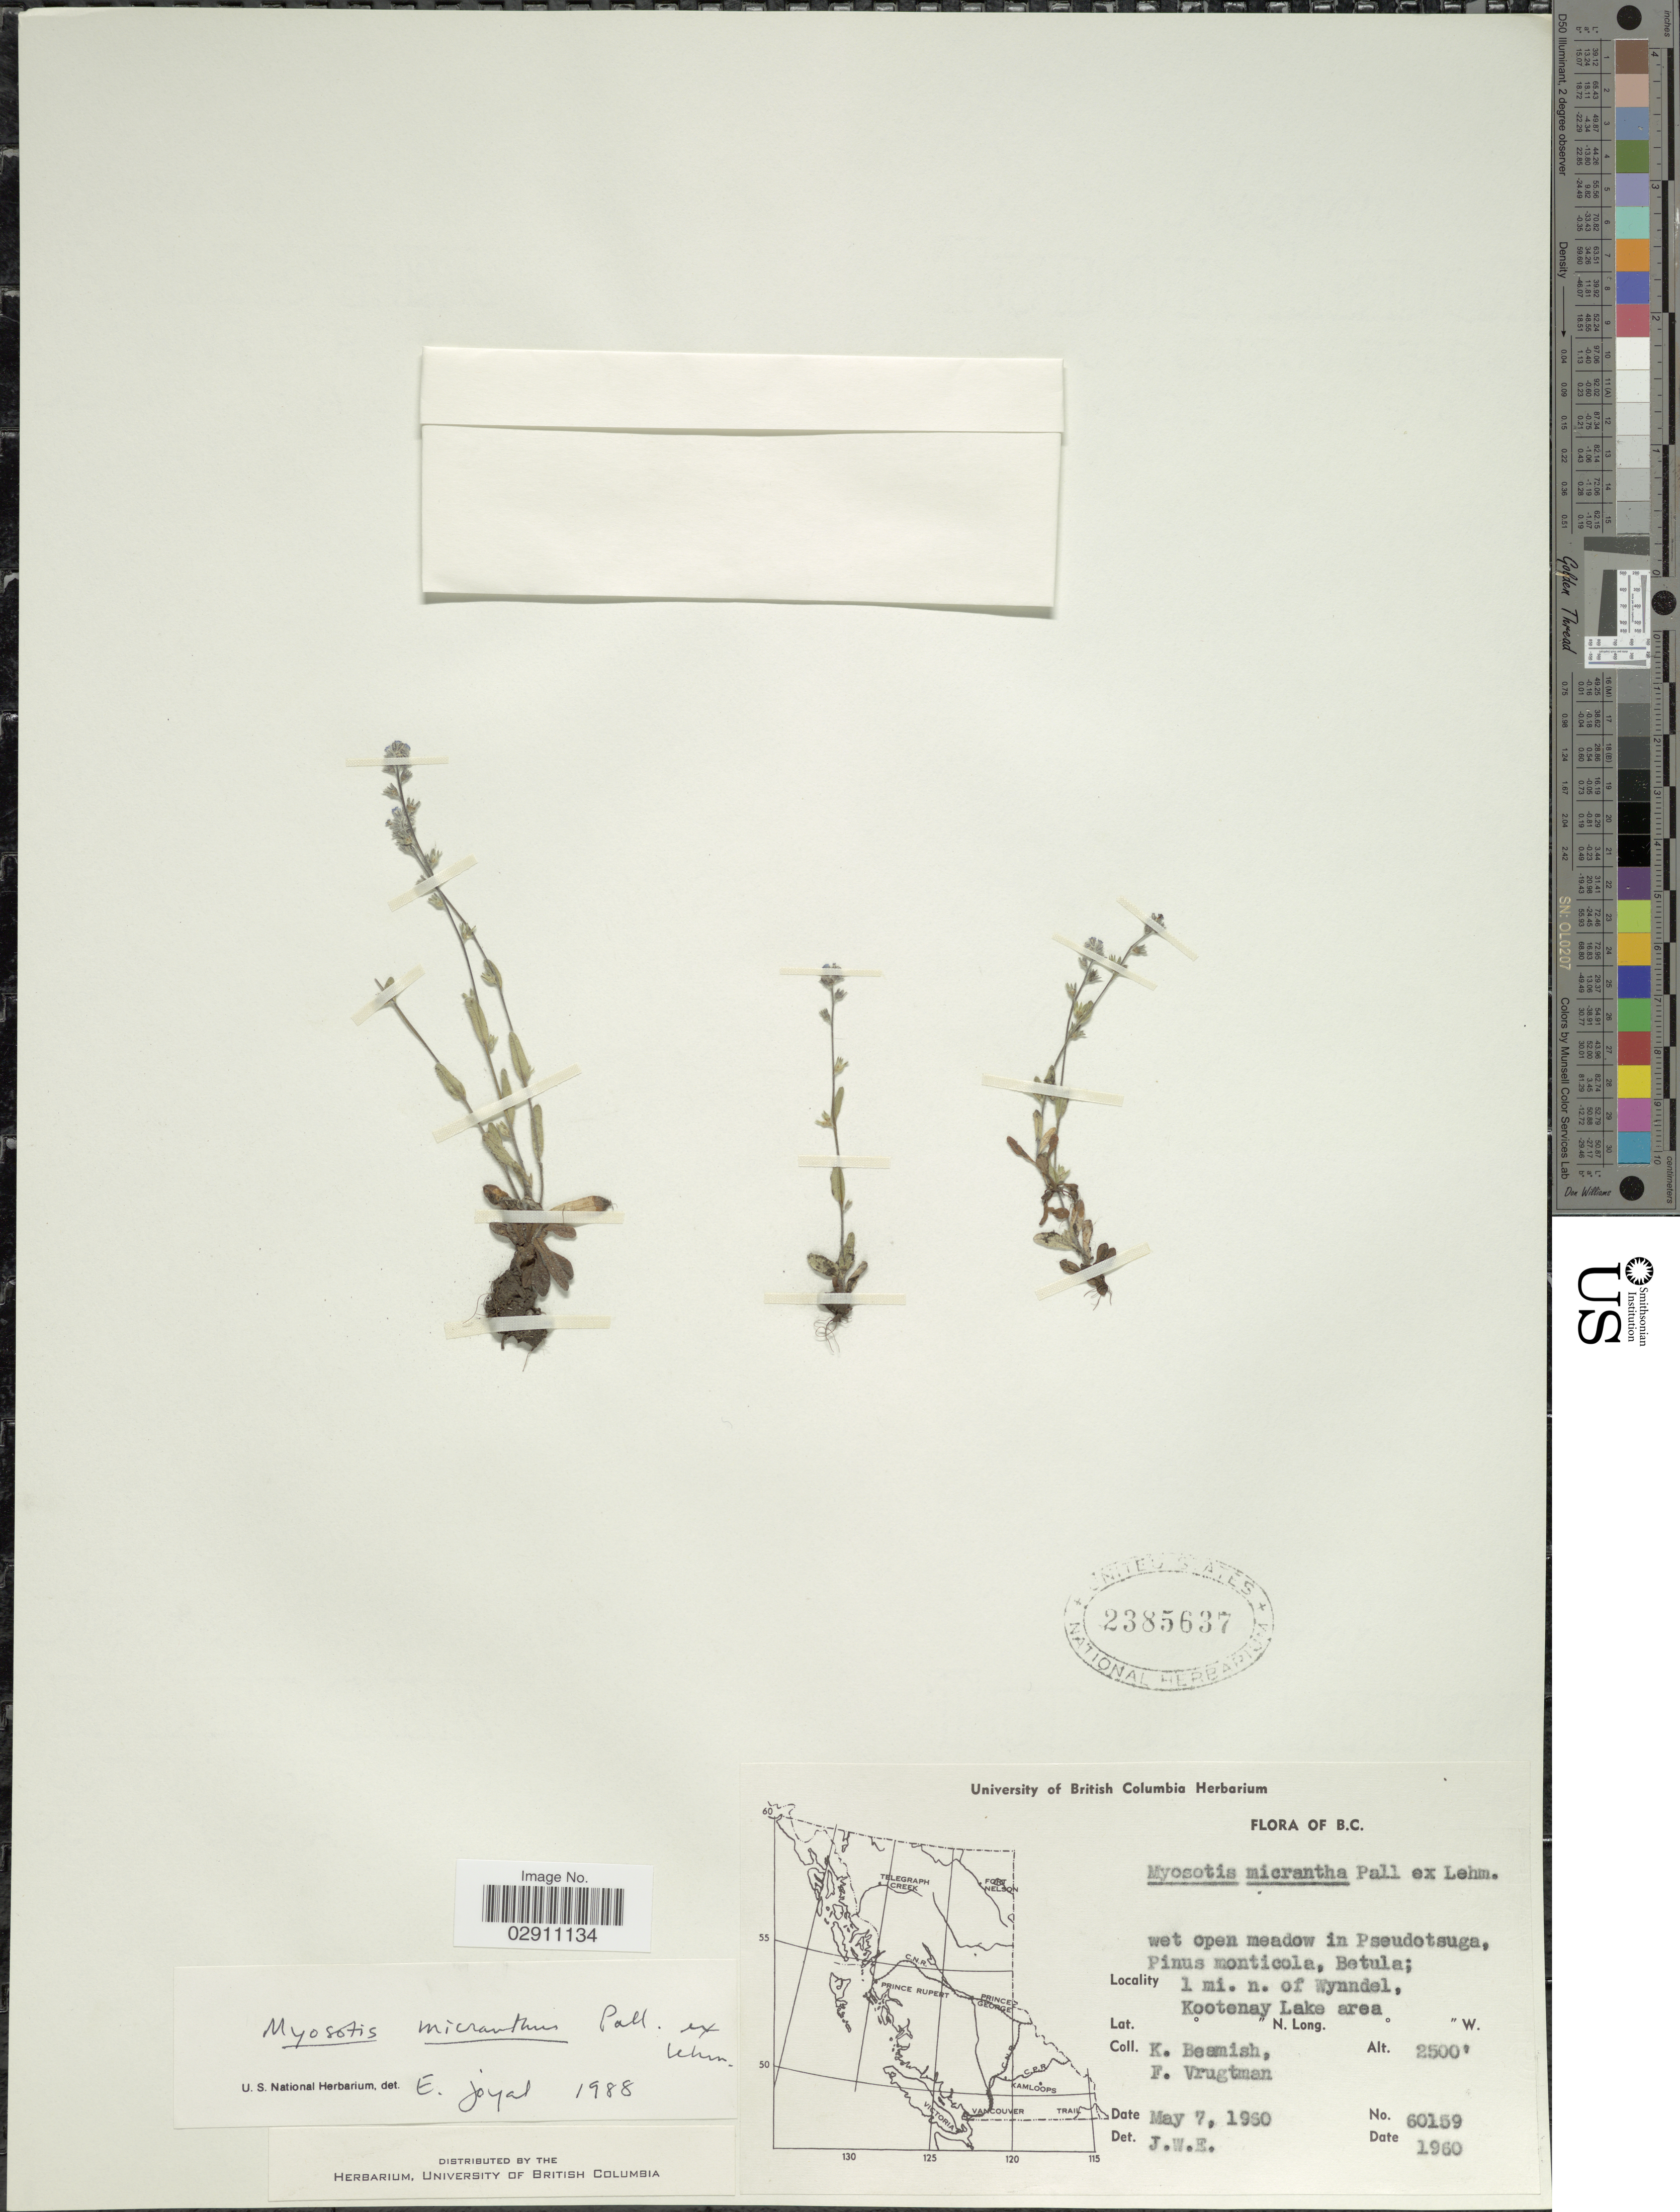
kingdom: Plantae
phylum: Tracheophyta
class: Magnoliopsida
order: Boraginales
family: Boraginaceae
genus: Myosotis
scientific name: Myosotis stricta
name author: Link ex Roem. & Schult.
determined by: Goldman, Doug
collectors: K. Beamish & F. Vrugtman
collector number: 60159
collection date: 1960-05-07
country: Canada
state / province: British Columbia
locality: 1 mi. n. of Wynndel, Kootenay Lake area.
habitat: wet open meadow.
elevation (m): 762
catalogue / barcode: US 2385637